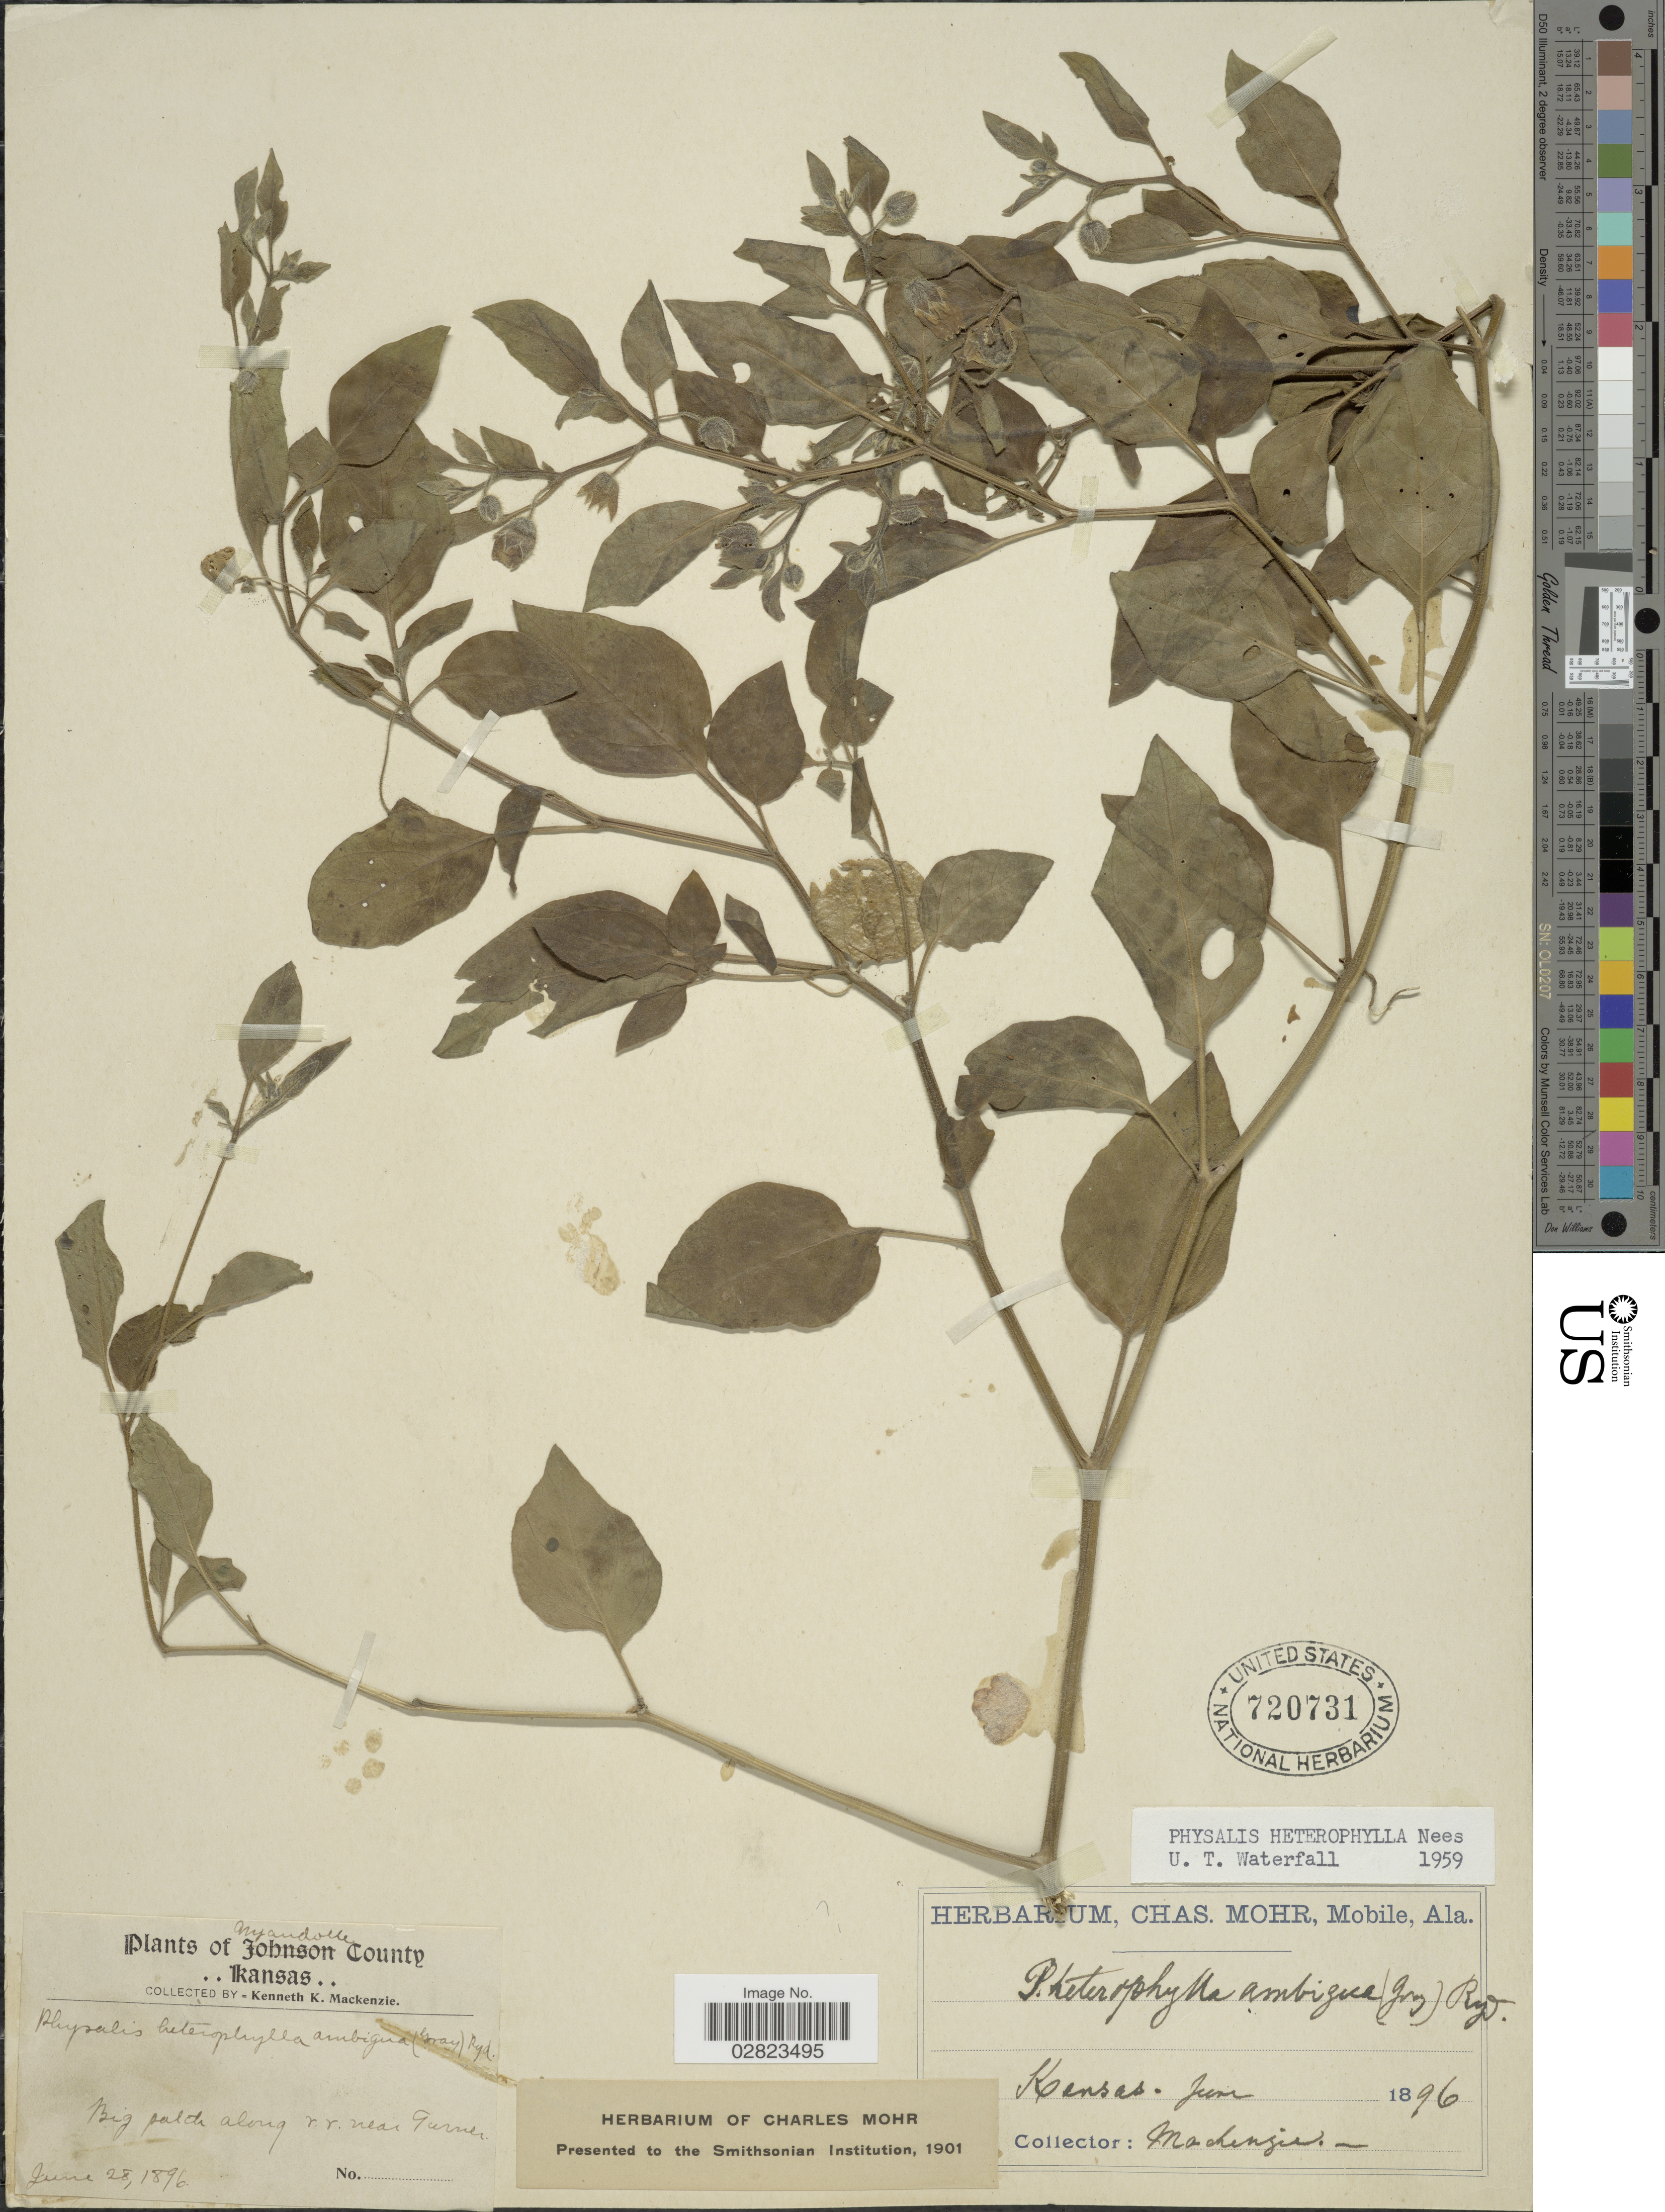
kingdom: Plantae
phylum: Tracheophyta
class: Magnoliopsida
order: Solanales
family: Solanaceae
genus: Physalis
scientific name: Physalis heterophylla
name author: Nees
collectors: K. K. Mackenzie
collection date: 1896-06-28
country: United States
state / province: Kansas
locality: Wyandotte County. Big patch along r.r. near Turner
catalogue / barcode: US 720731